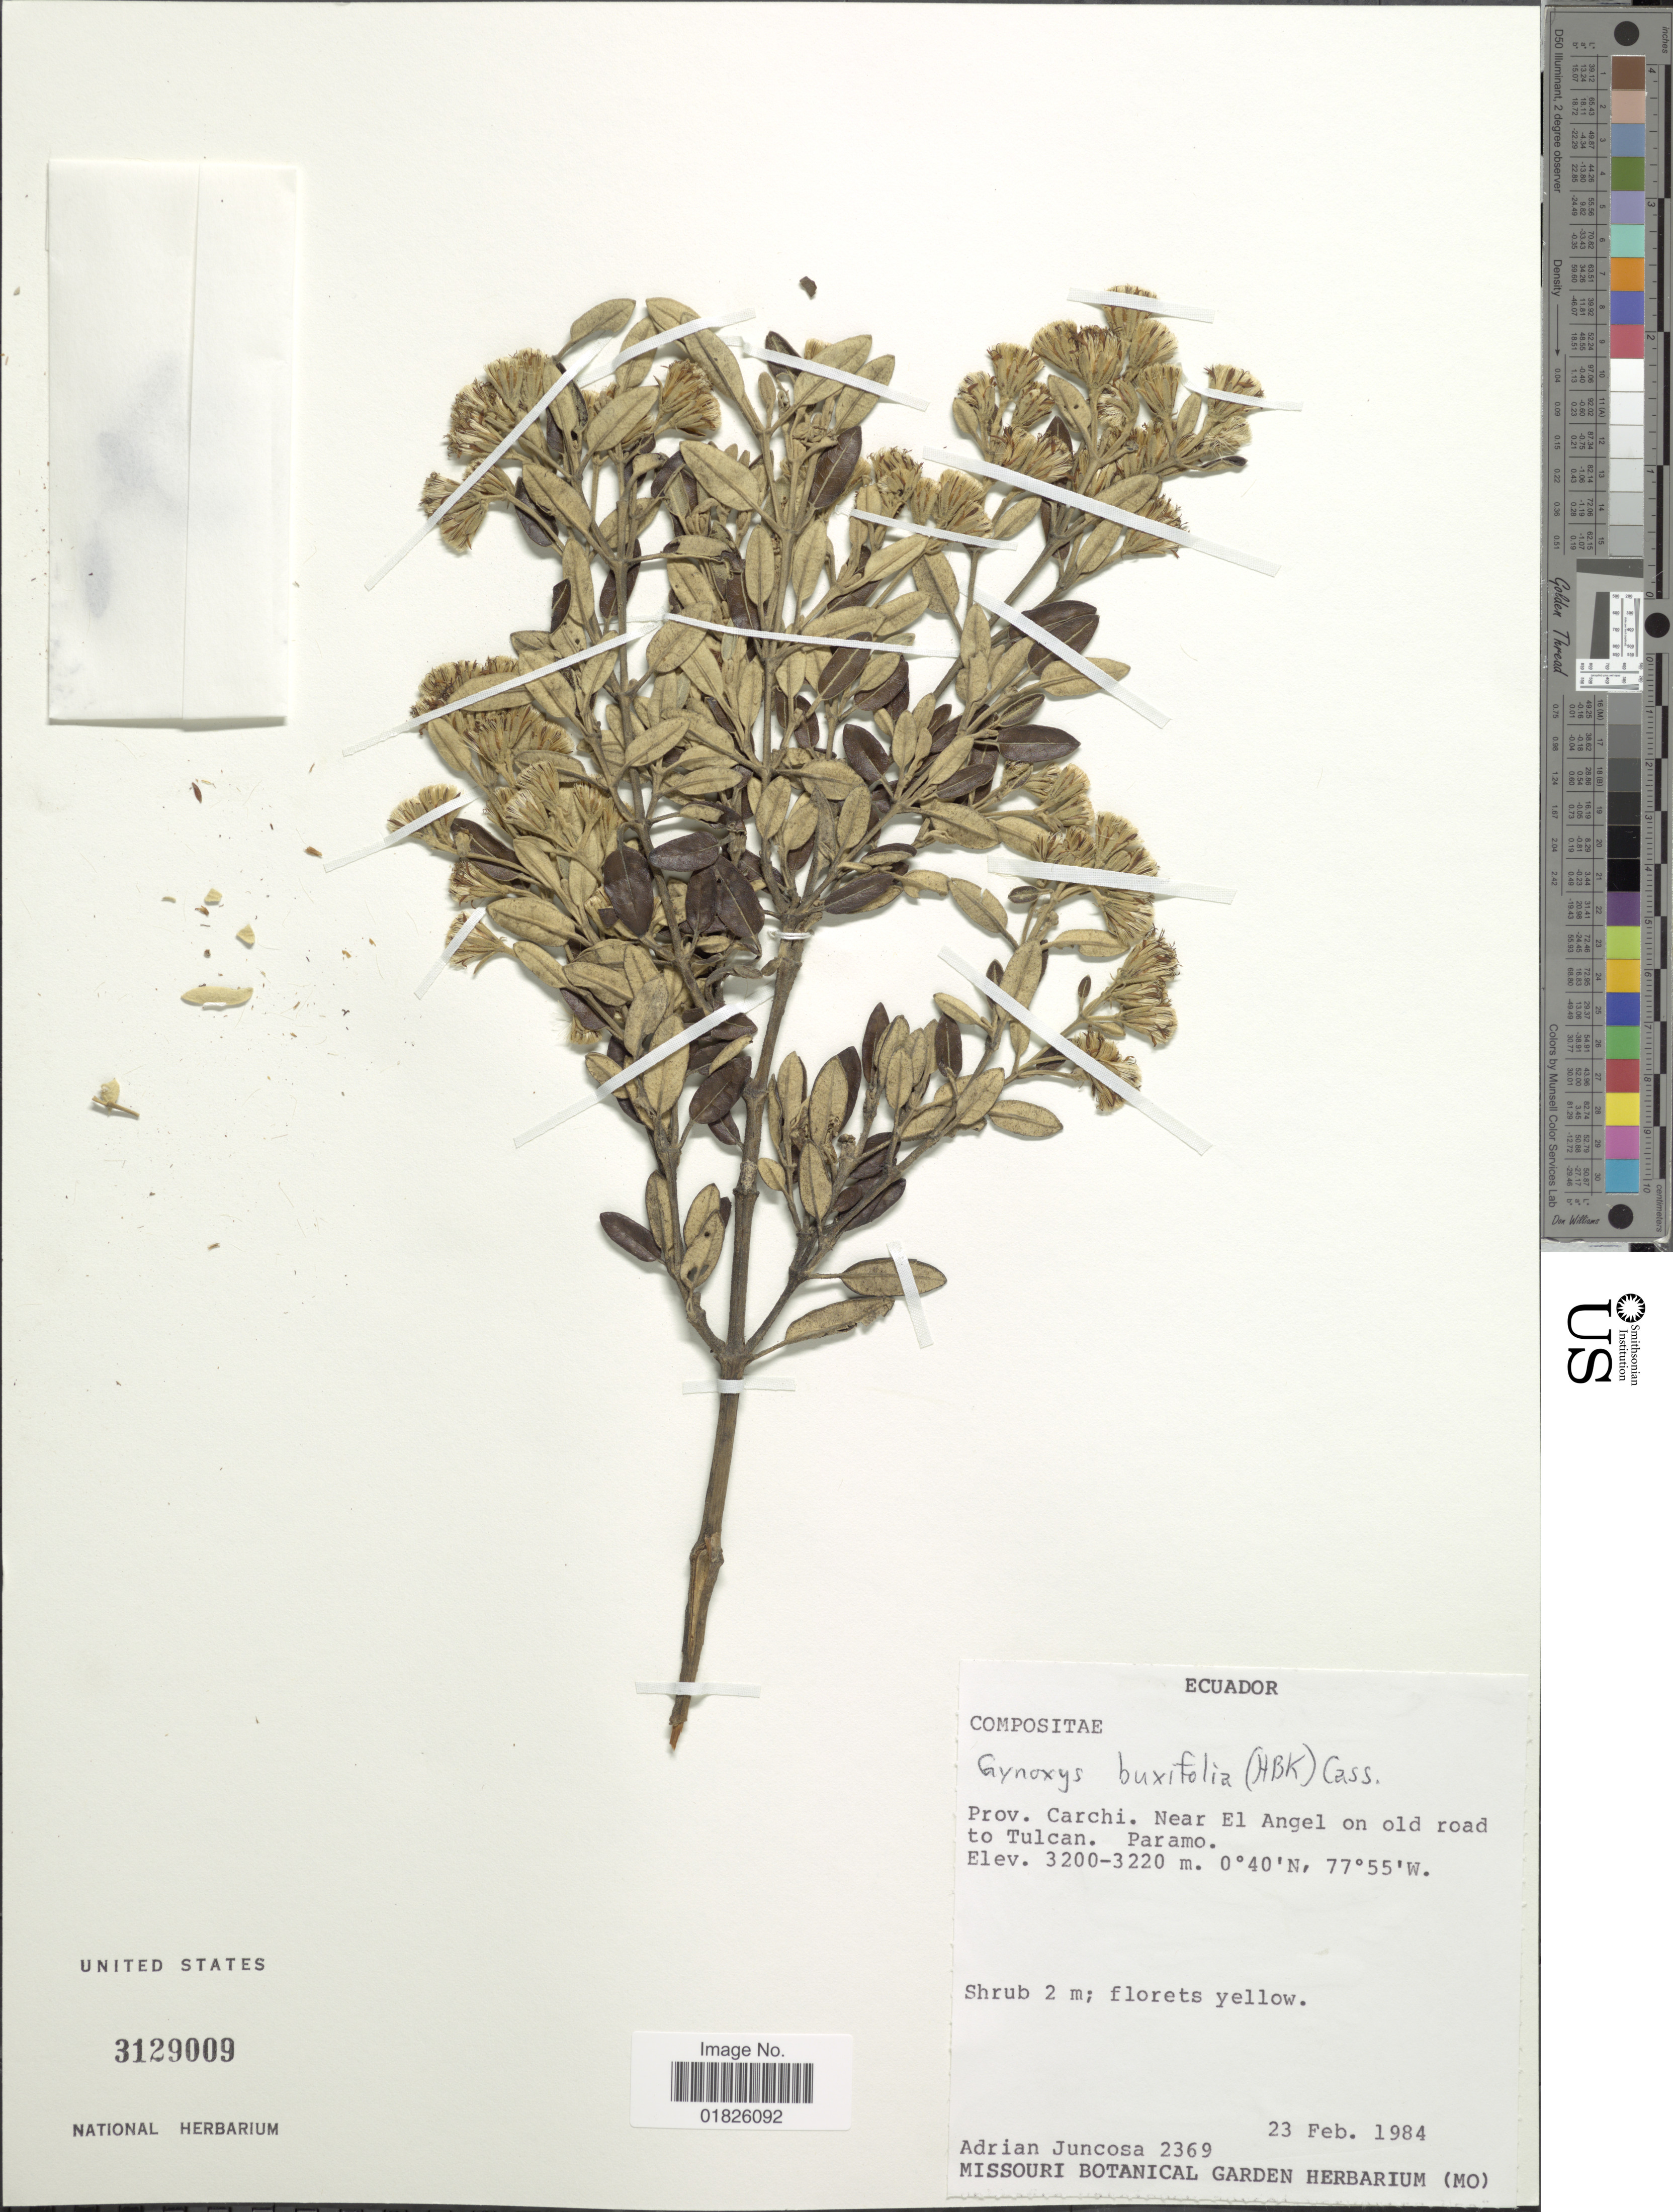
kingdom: Plantae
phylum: Tracheophyta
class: Magnoliopsida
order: Asterales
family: Asteraceae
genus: Gynoxys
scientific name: Gynoxys buxifolia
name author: (Kunth) Cass.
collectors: A. Juncosa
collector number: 2369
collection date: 1984-02-23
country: Ecuador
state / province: Carchi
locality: Near El Angel on old road to Tulcan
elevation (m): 3200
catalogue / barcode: US 3129009